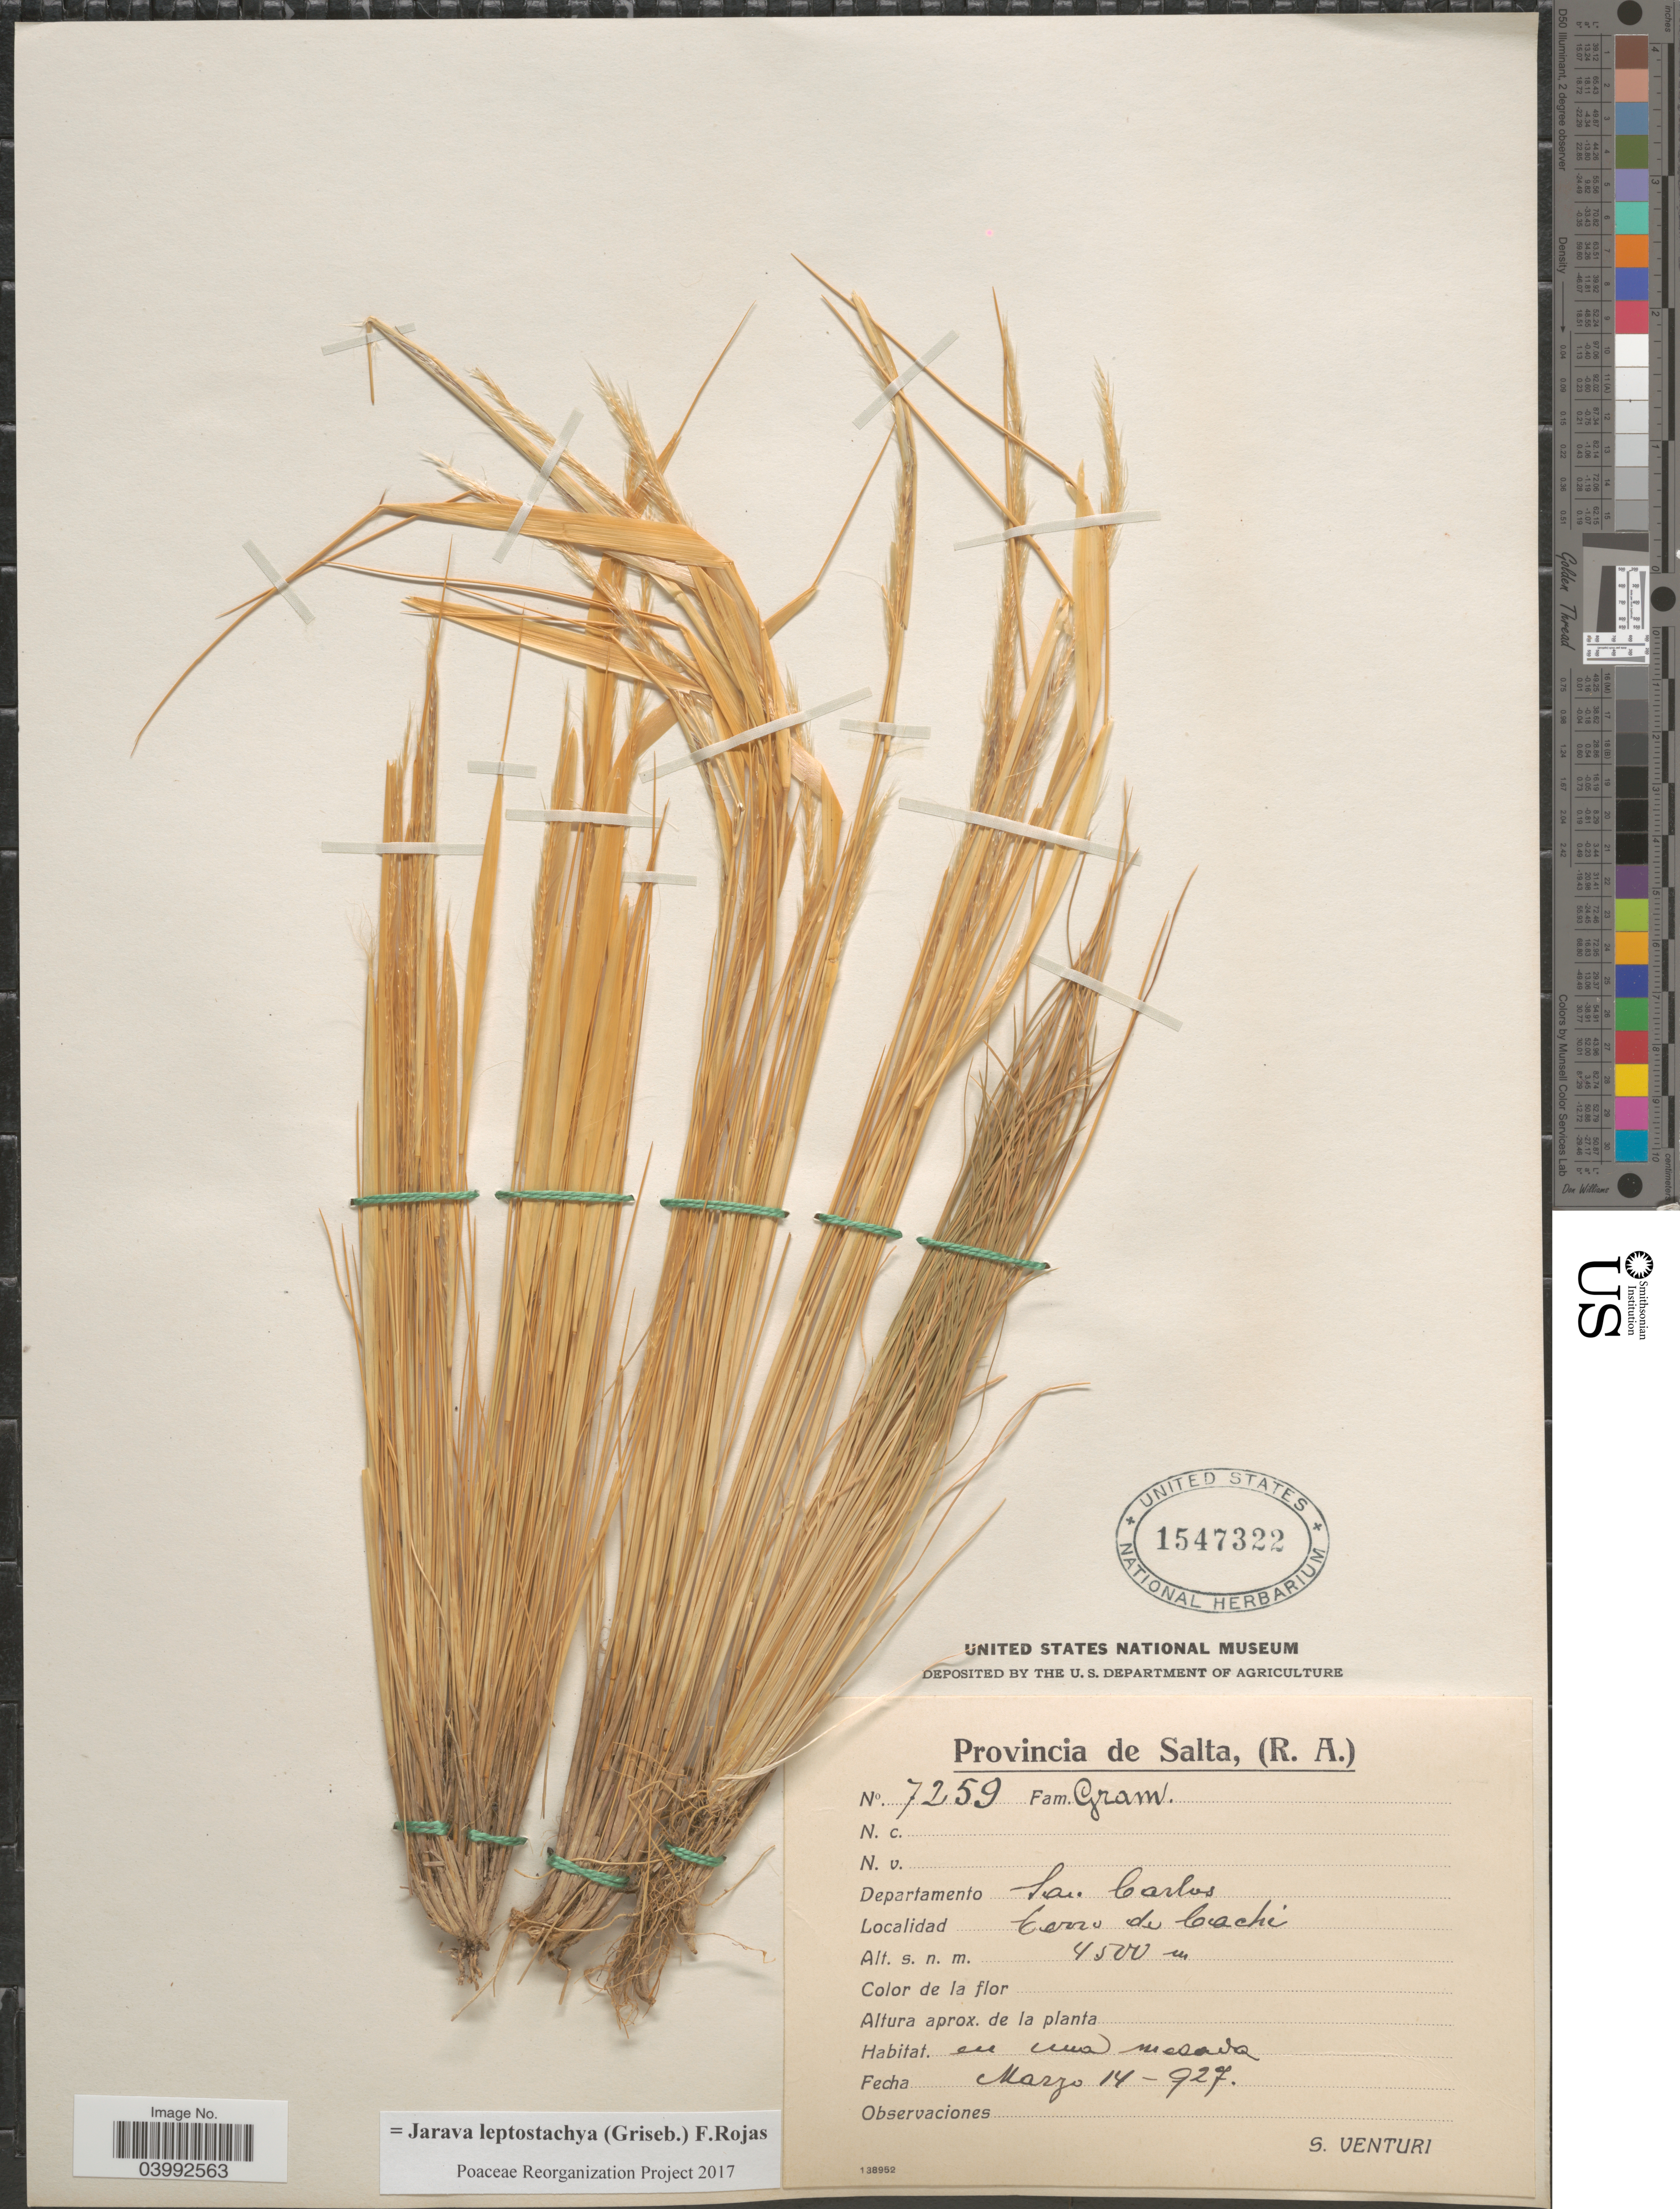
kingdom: Plantae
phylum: Tracheophyta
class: Liliopsida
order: Poales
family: Poaceae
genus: Jarava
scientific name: Jarava leptostachya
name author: (Griseb.) F. Rojas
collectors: S. Venturi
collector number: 7259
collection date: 1927-03-14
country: Argentina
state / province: Salta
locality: Departamento San Carlos. Cerro de Cachi.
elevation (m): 4500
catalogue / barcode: US 1547322